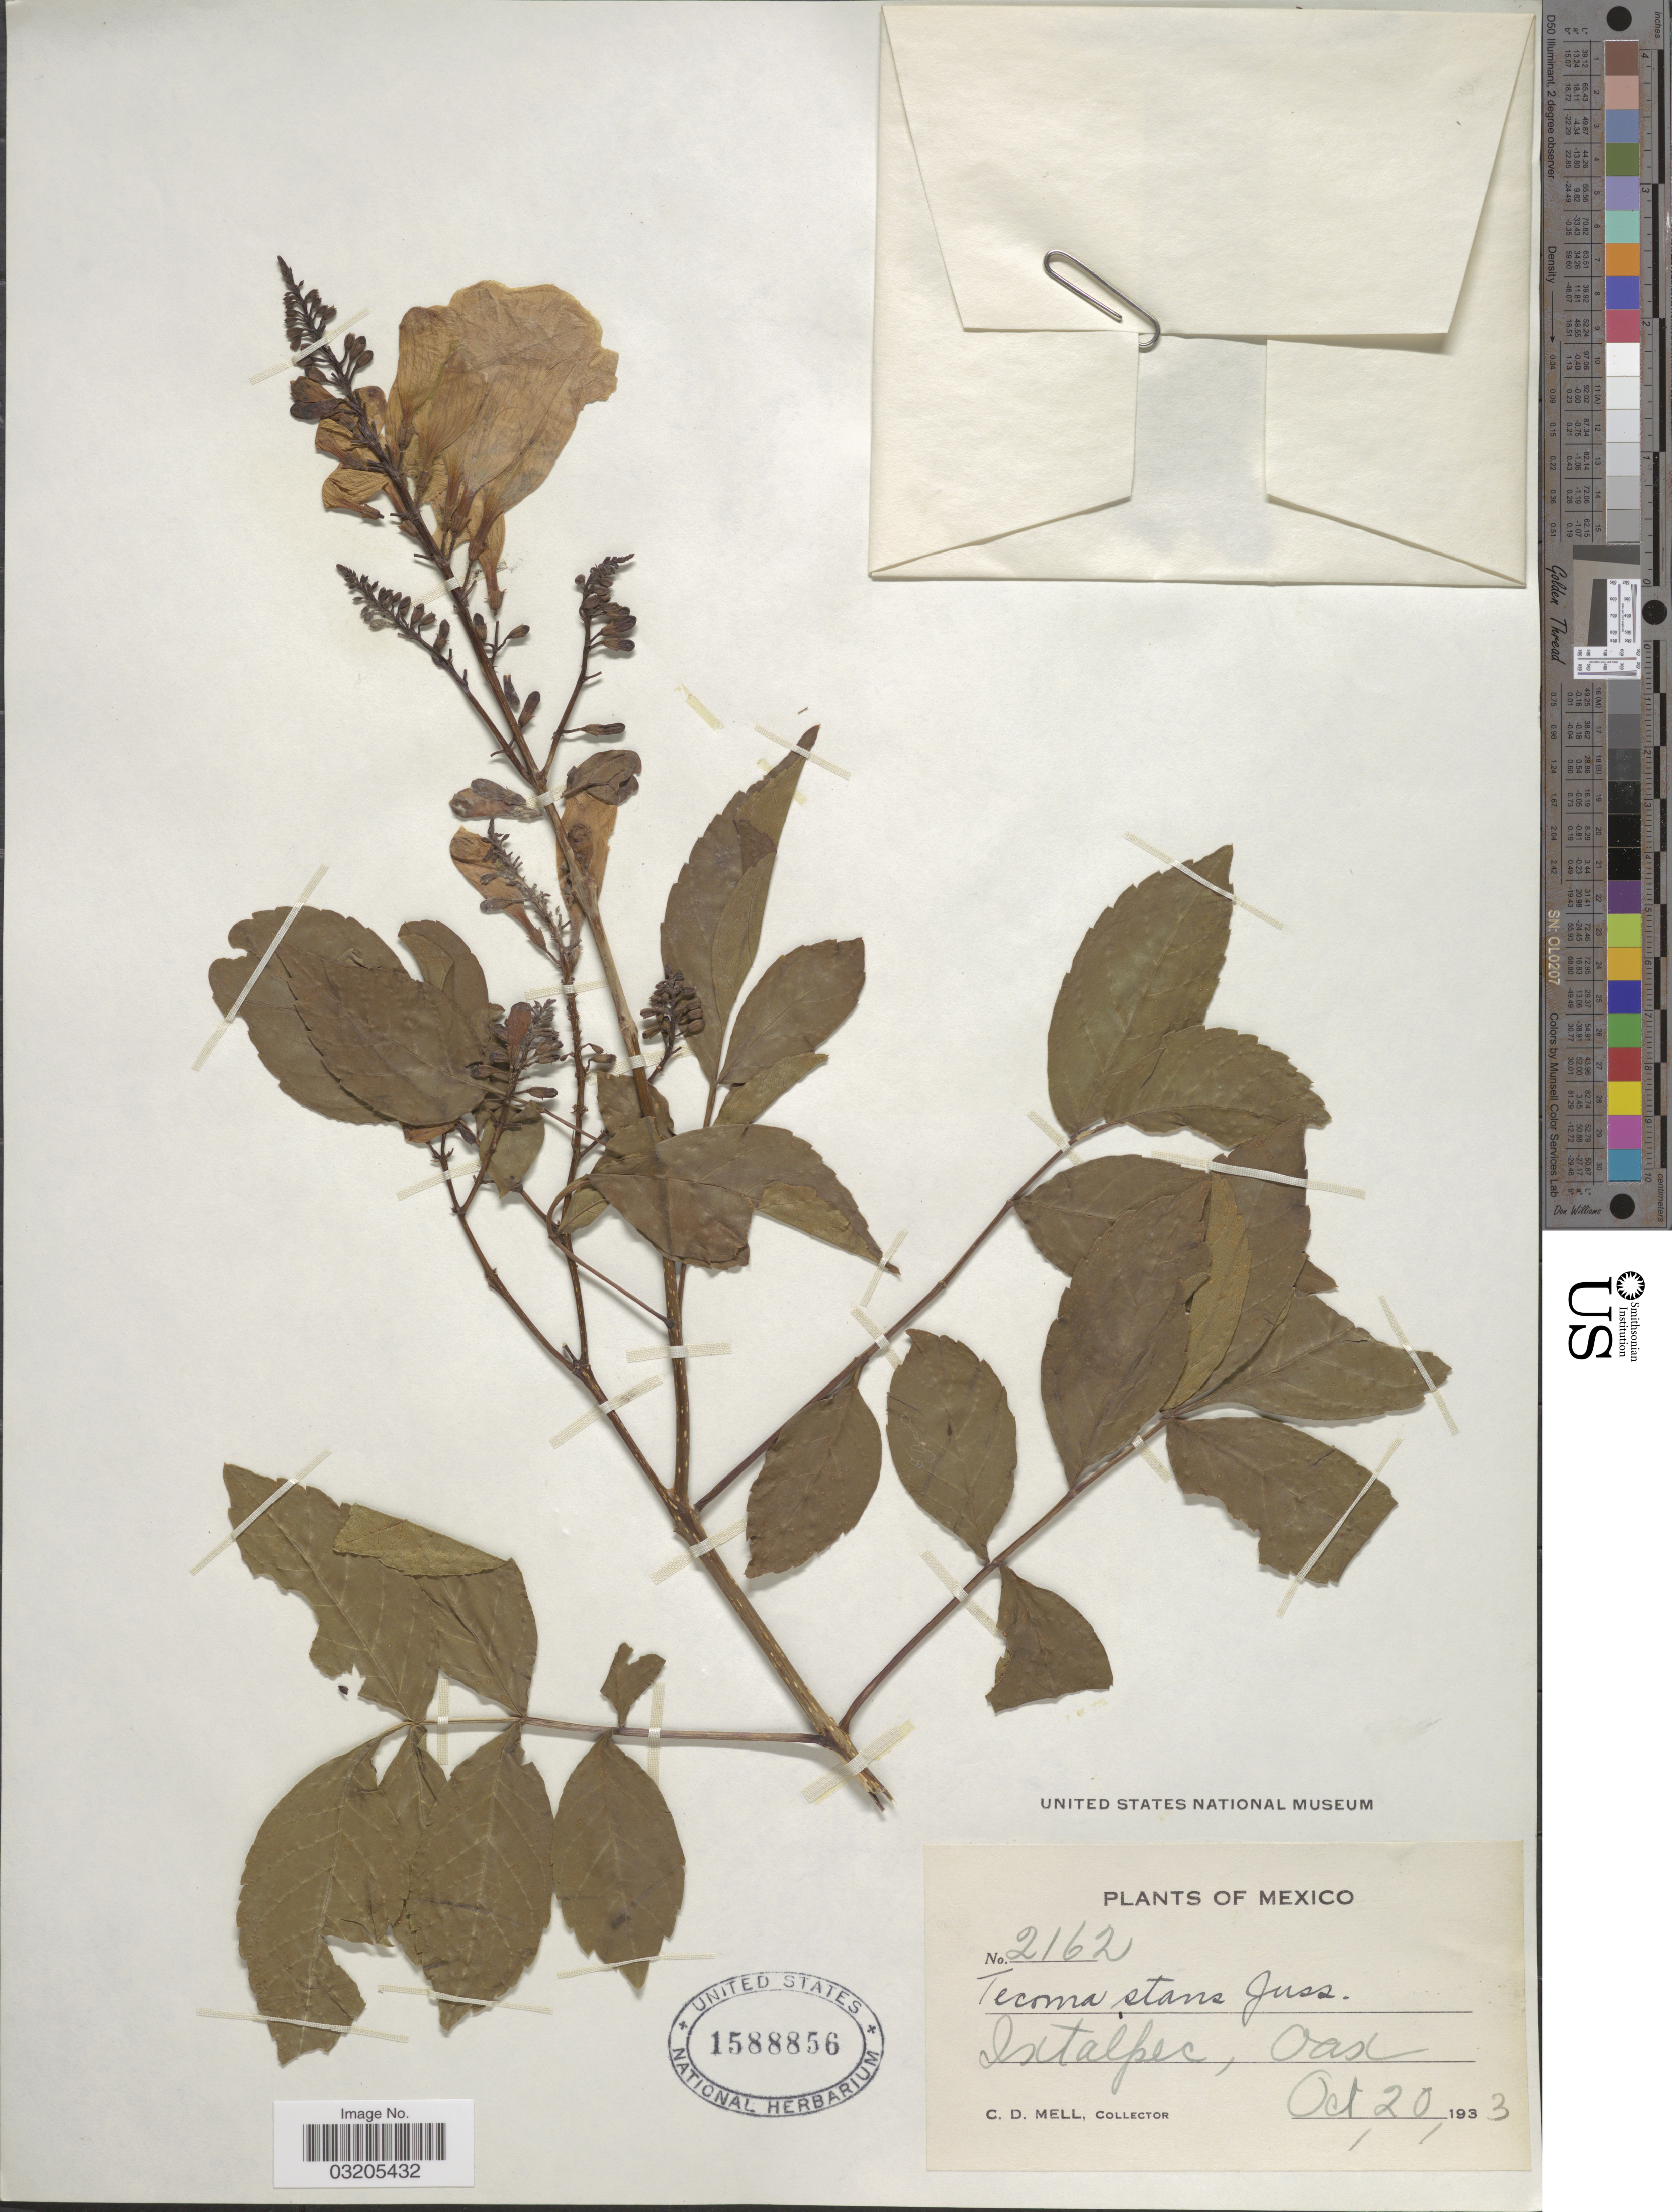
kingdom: Plantae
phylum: Tracheophyta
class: Magnoliopsida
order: Lamiales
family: Bignoniaceae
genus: Tecoma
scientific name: Tecoma stans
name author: (L.) Juss. ex Kunth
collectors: C. D. Mell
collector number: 2162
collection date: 1933-10-20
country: Mexico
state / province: Oaxaca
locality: Ixtalpec.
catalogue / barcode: US 1588856